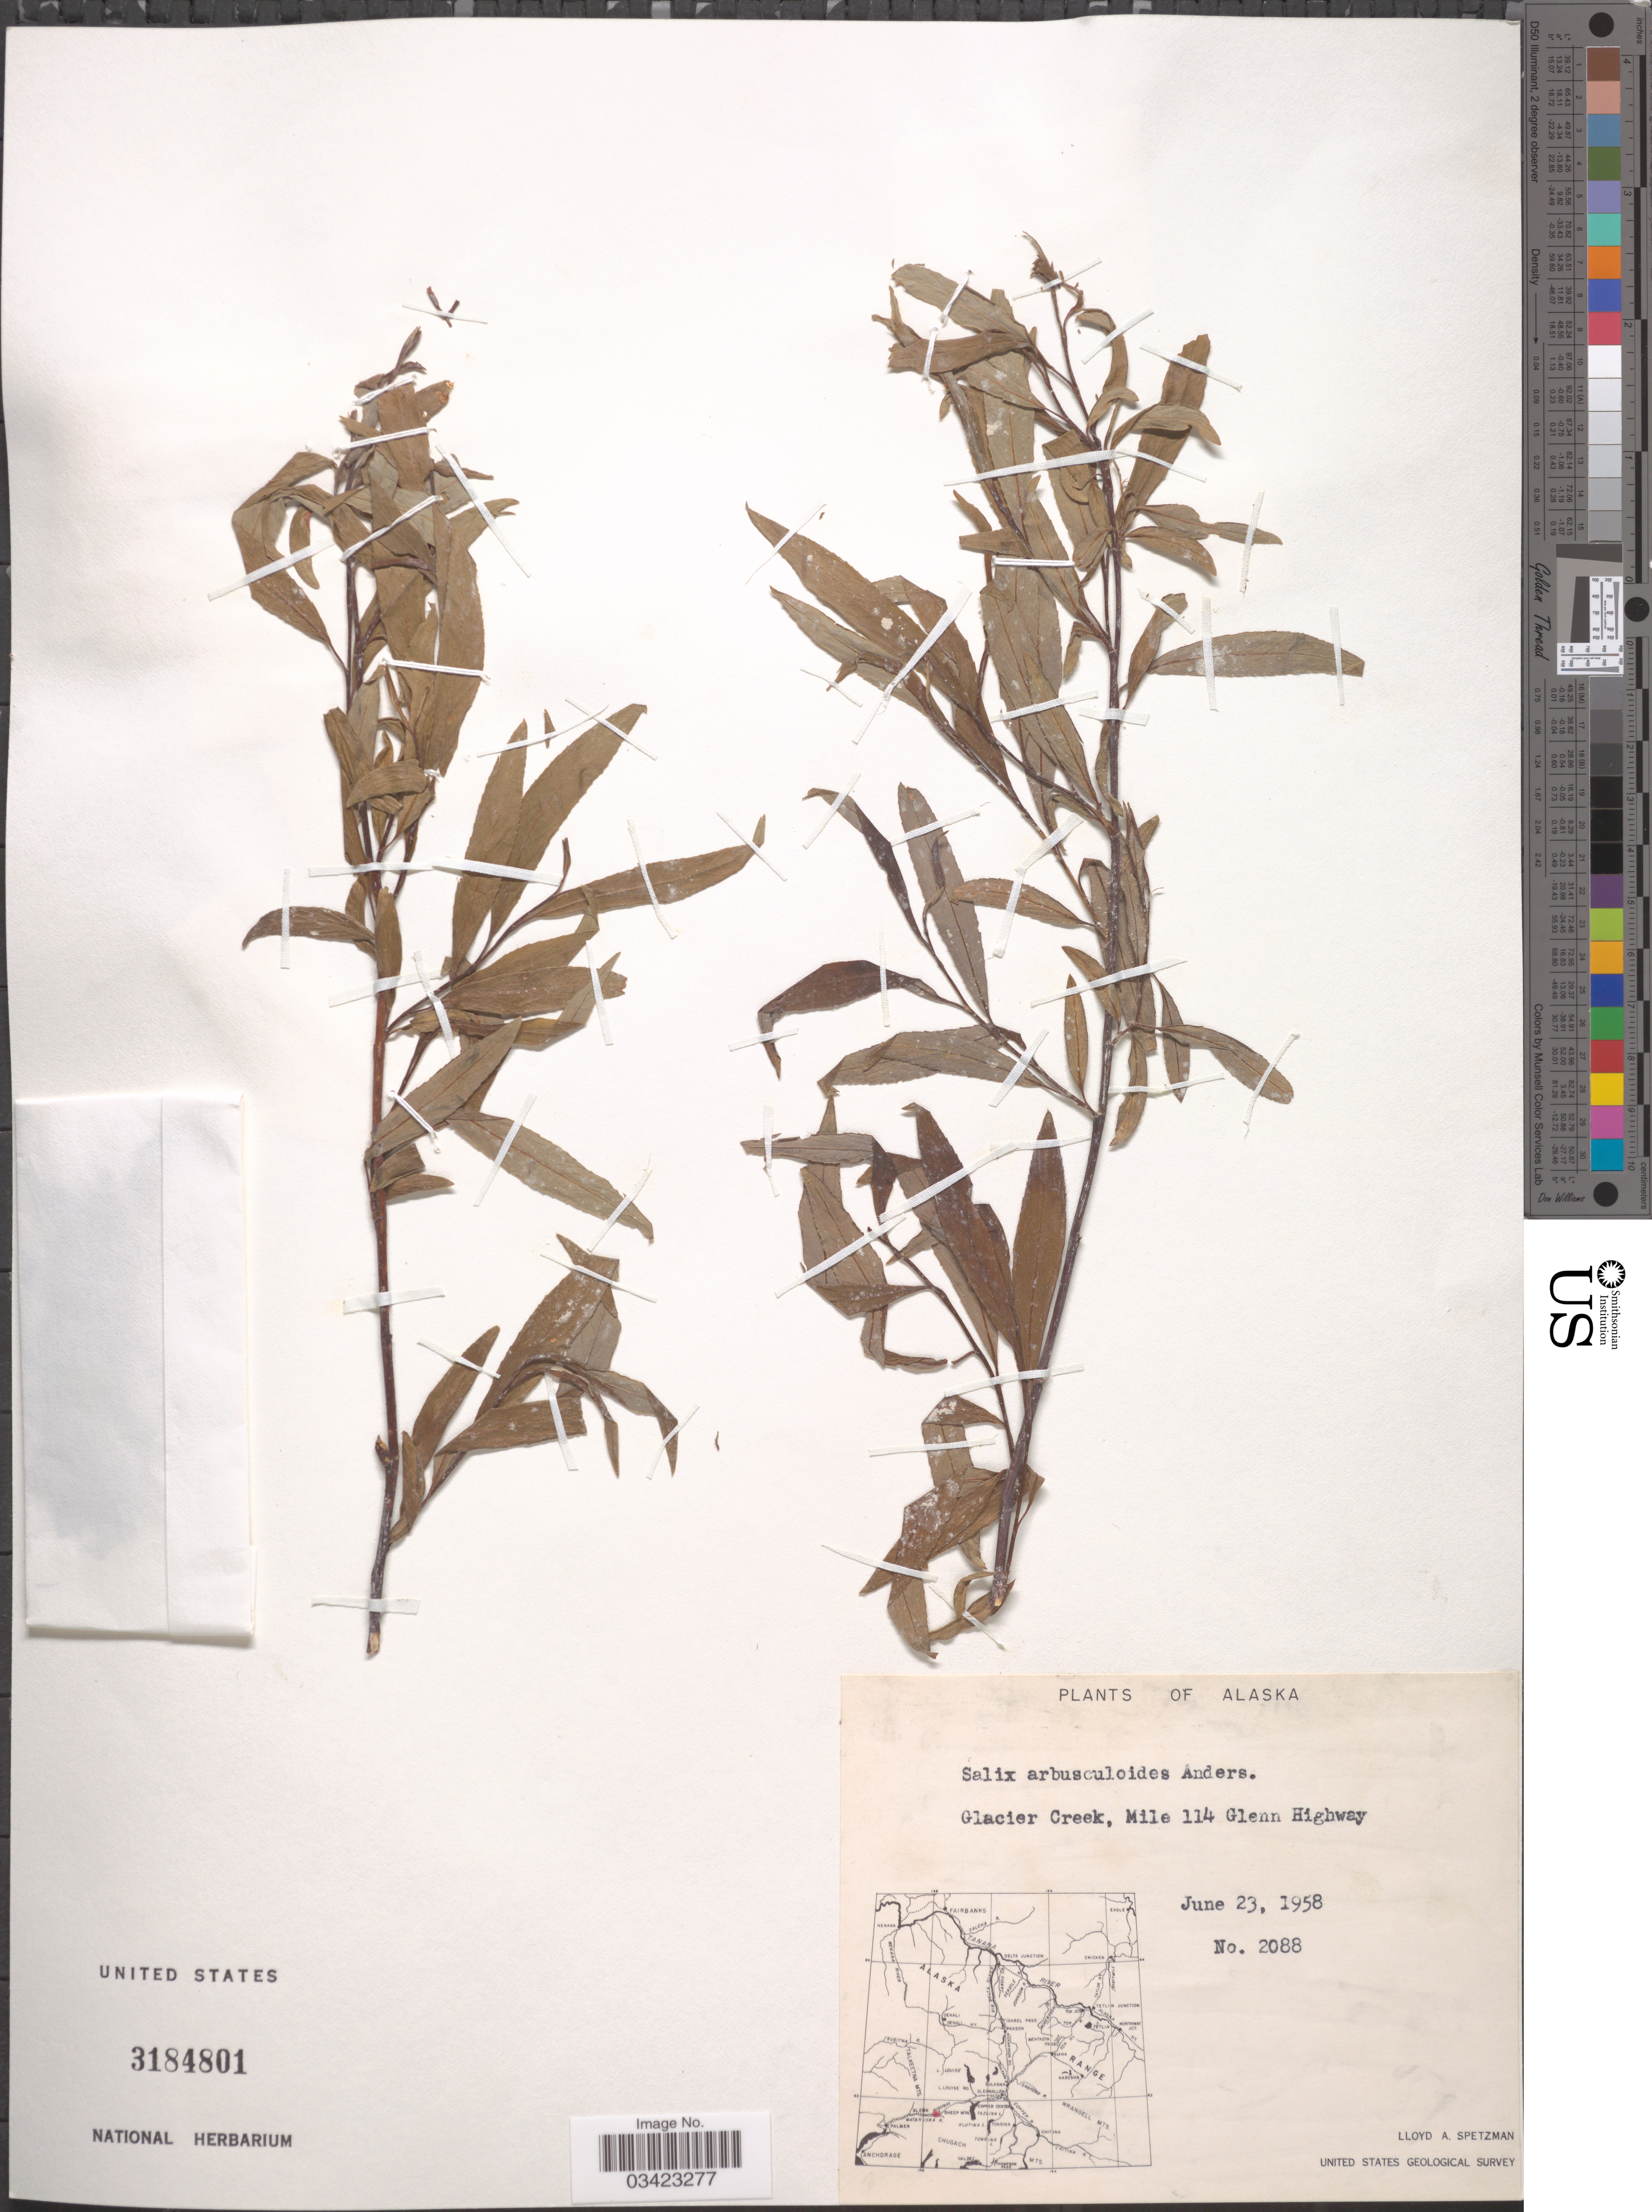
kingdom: Plantae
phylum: Tracheophyta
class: Magnoliopsida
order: Malpighiales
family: Salicaceae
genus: Salix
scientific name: Salix arbusculoides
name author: Andersson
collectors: L. Spetzman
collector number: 2088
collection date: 1958-06-23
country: United States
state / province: Alaska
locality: Glacier Creek, Mile 114 Glenn Highway.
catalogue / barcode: US 3184801